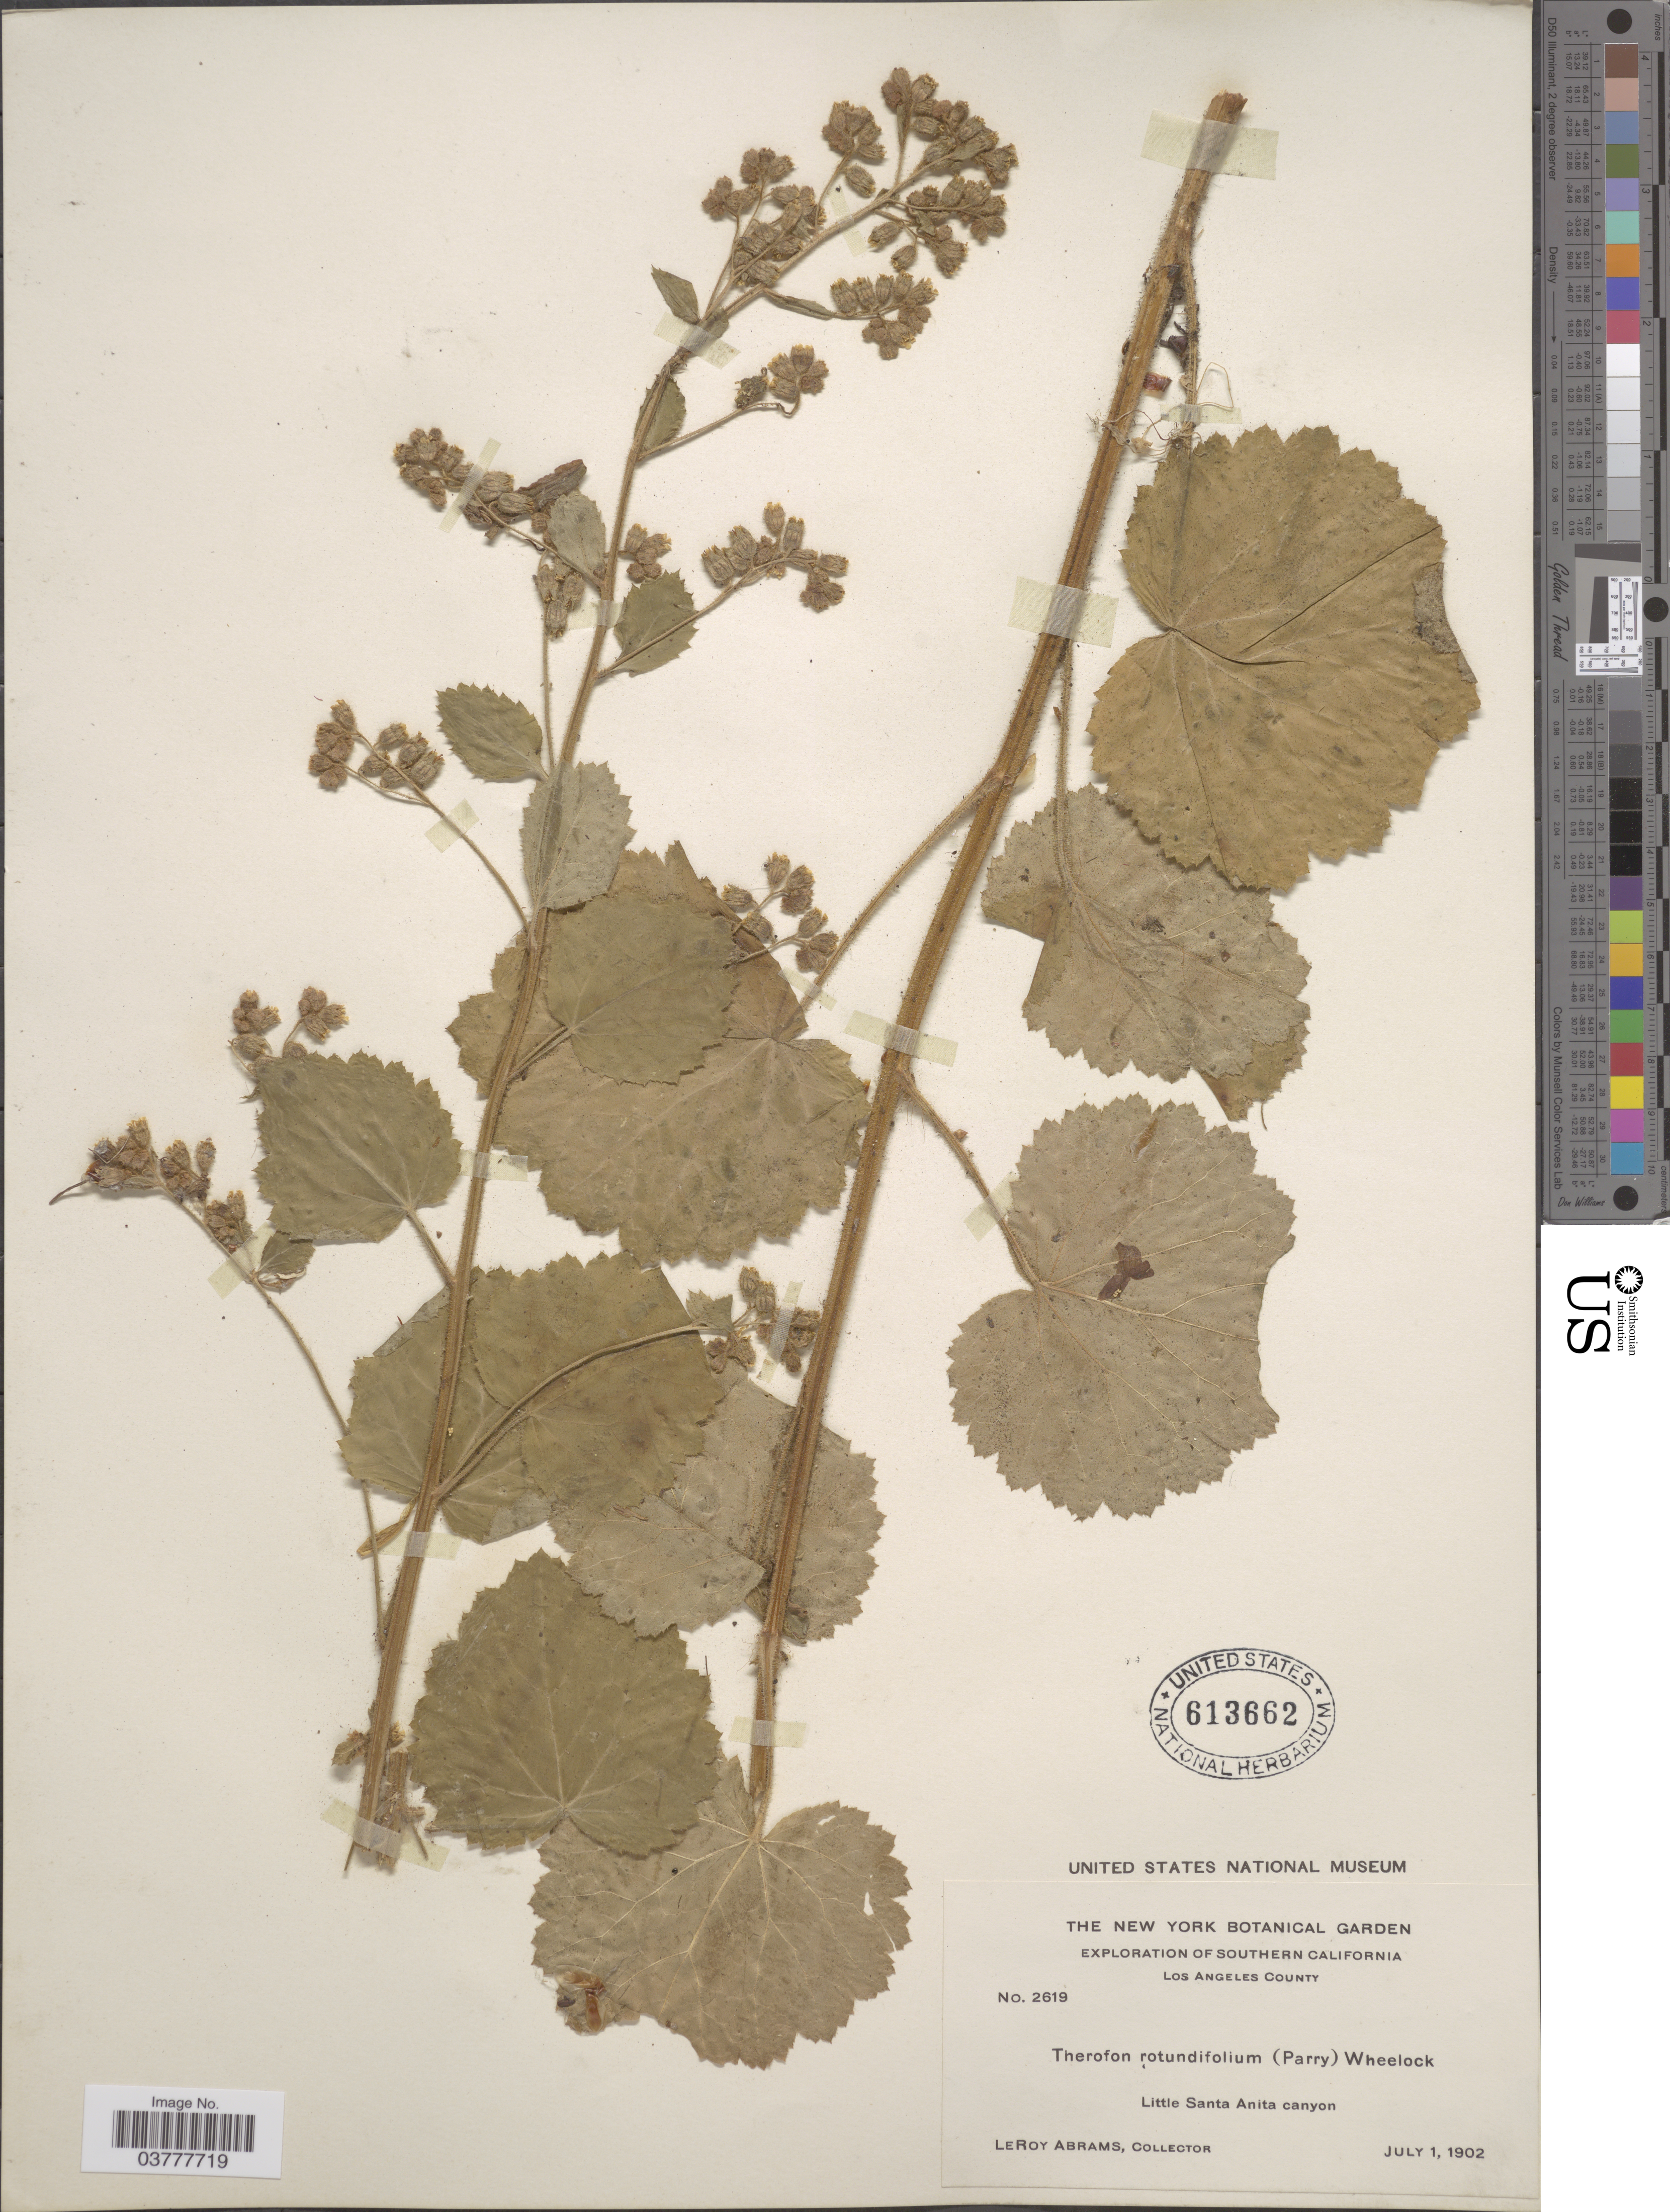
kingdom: Plantae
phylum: Tracheophyta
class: Magnoliopsida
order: Saxifragales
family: Saxifragaceae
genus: Boykinia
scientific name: Boykinia rotundifolia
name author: Parry ex A. Gray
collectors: L. Abrams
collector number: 2619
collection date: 1902-07-01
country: United States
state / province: California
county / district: Los Angeles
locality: Southern California. Los Angeles County. Little Santa Anita canyon.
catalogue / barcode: US 613662